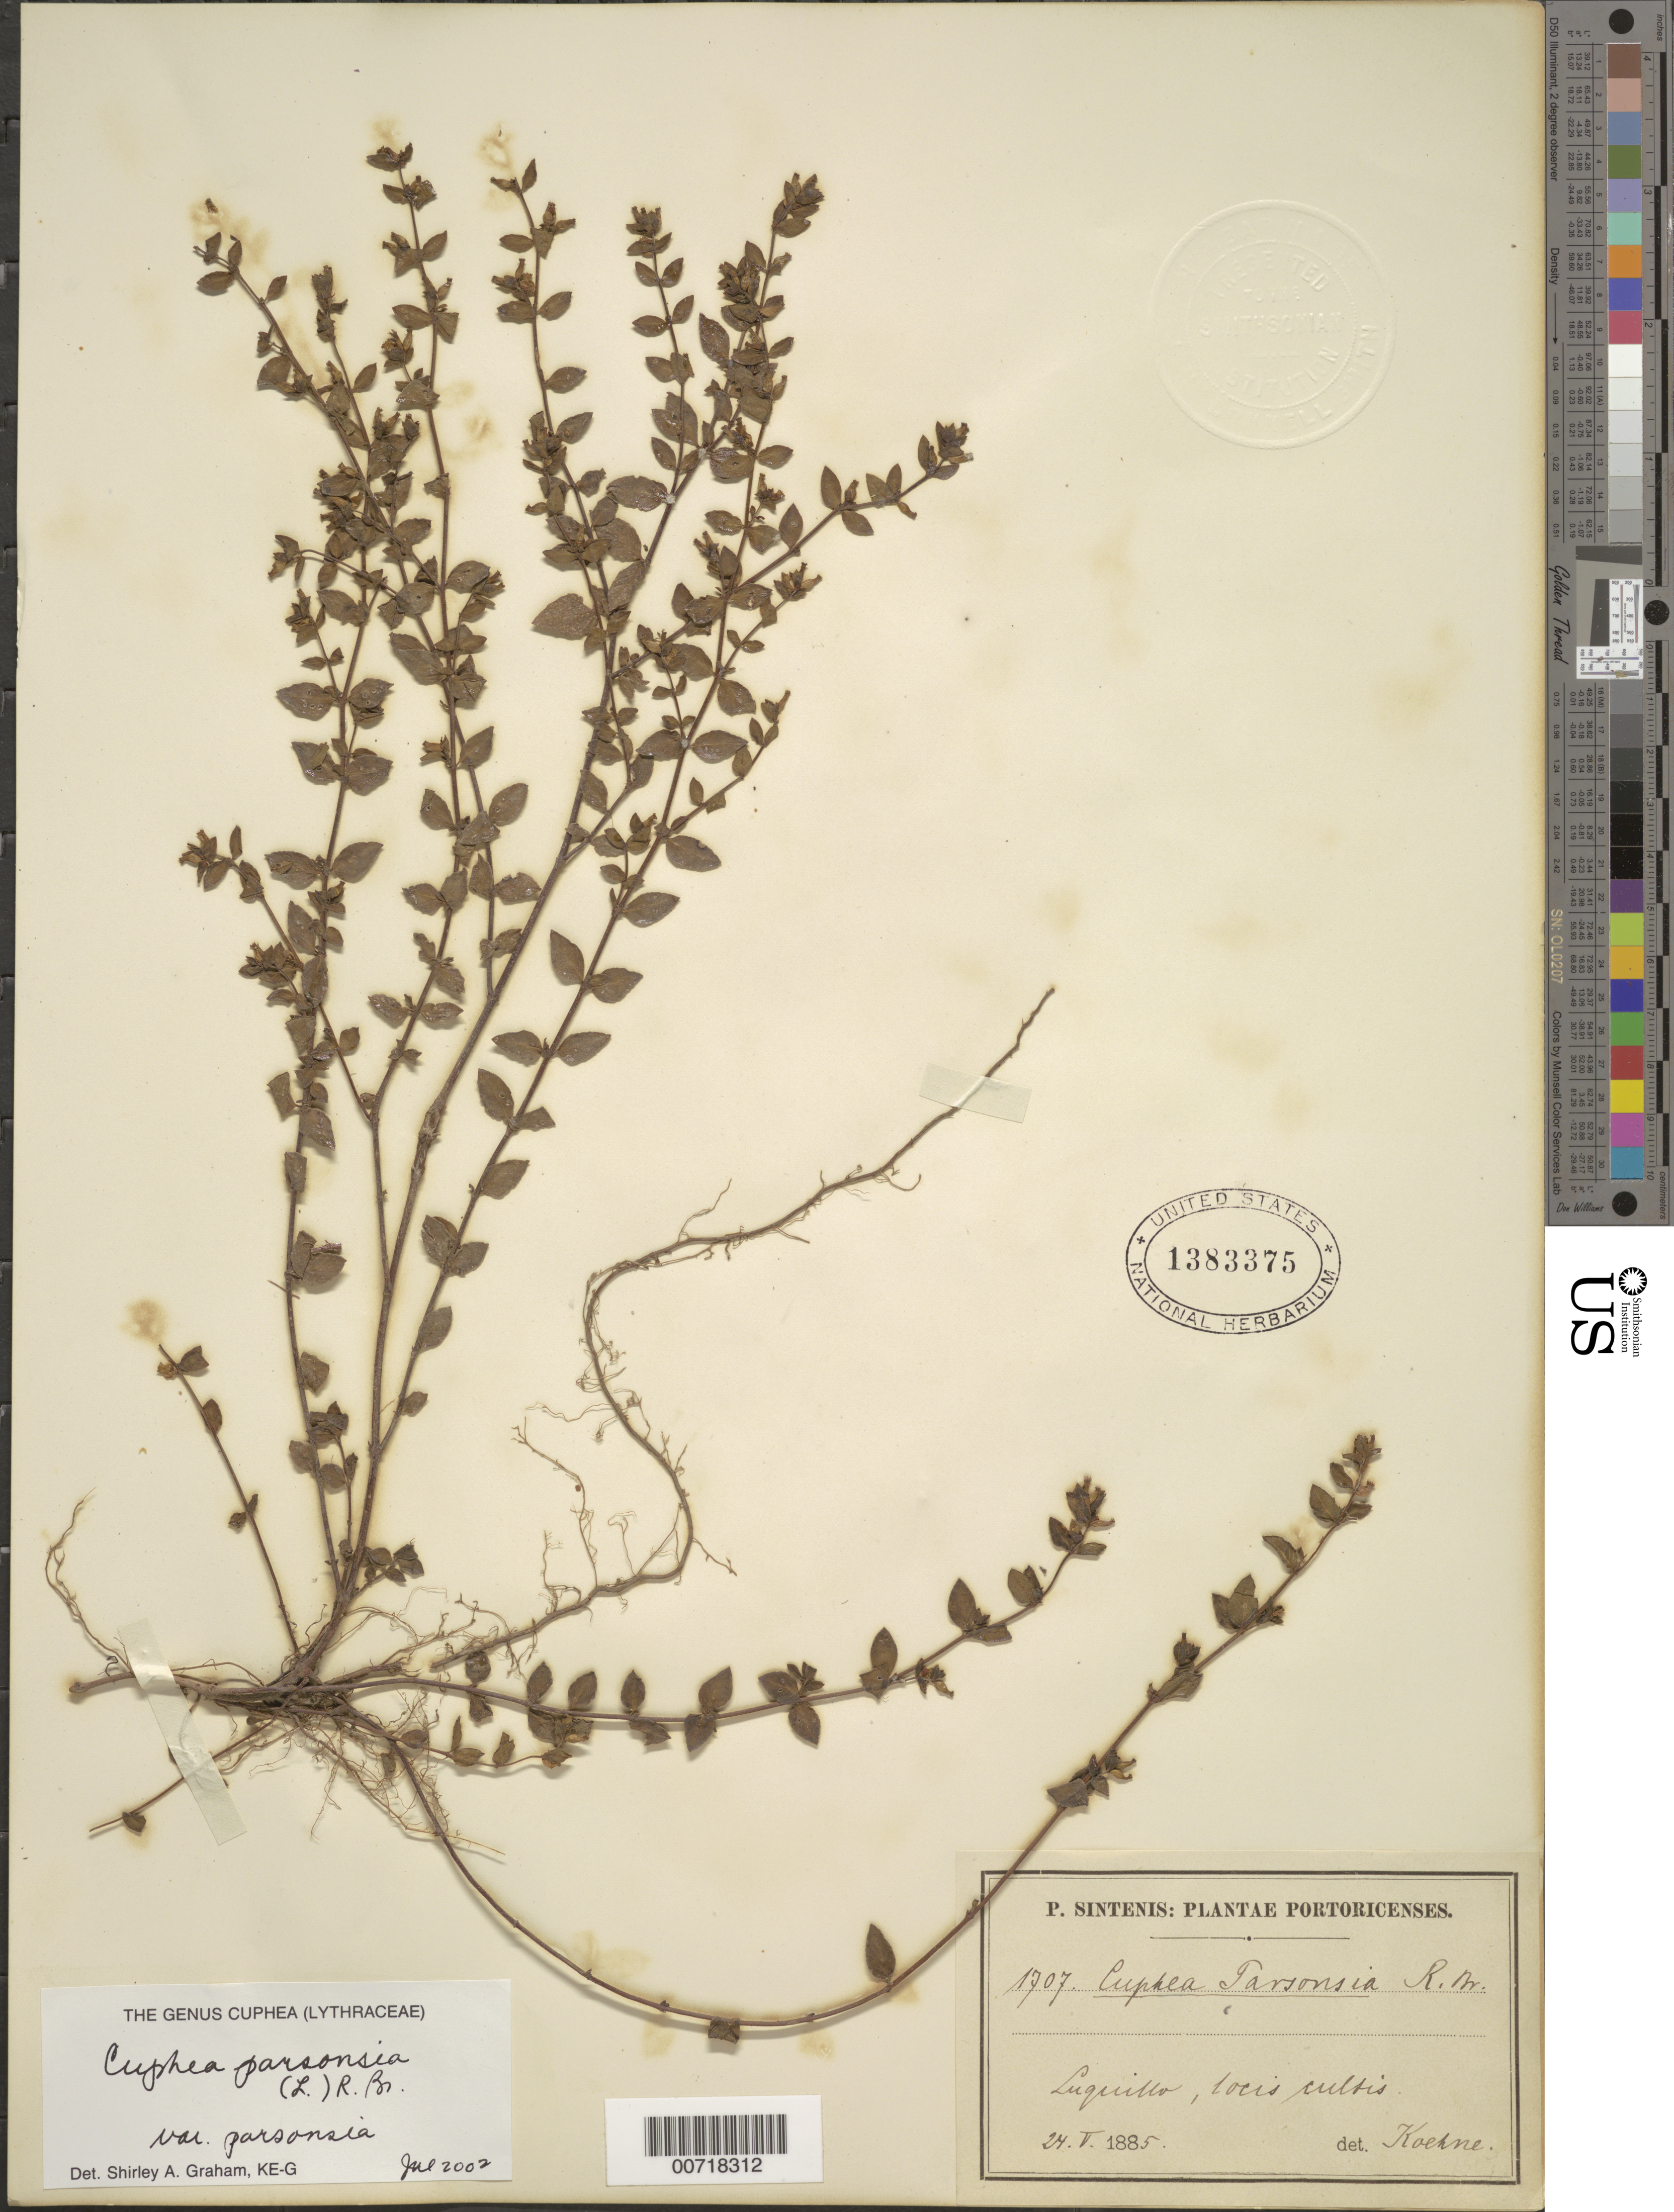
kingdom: Plantae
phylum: Tracheophyta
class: Magnoliopsida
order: Myrtales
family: Lythraceae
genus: Cuphea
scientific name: Cuphea parsonsia var. parsonsia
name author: (L.) R. Br. ex Steud.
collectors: P. Sintenis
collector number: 1707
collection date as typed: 24 May 1885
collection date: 1885-05-24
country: Puerto Rico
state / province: Luquillo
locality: Luquillo.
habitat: Locis cultis.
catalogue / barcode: US 1383375